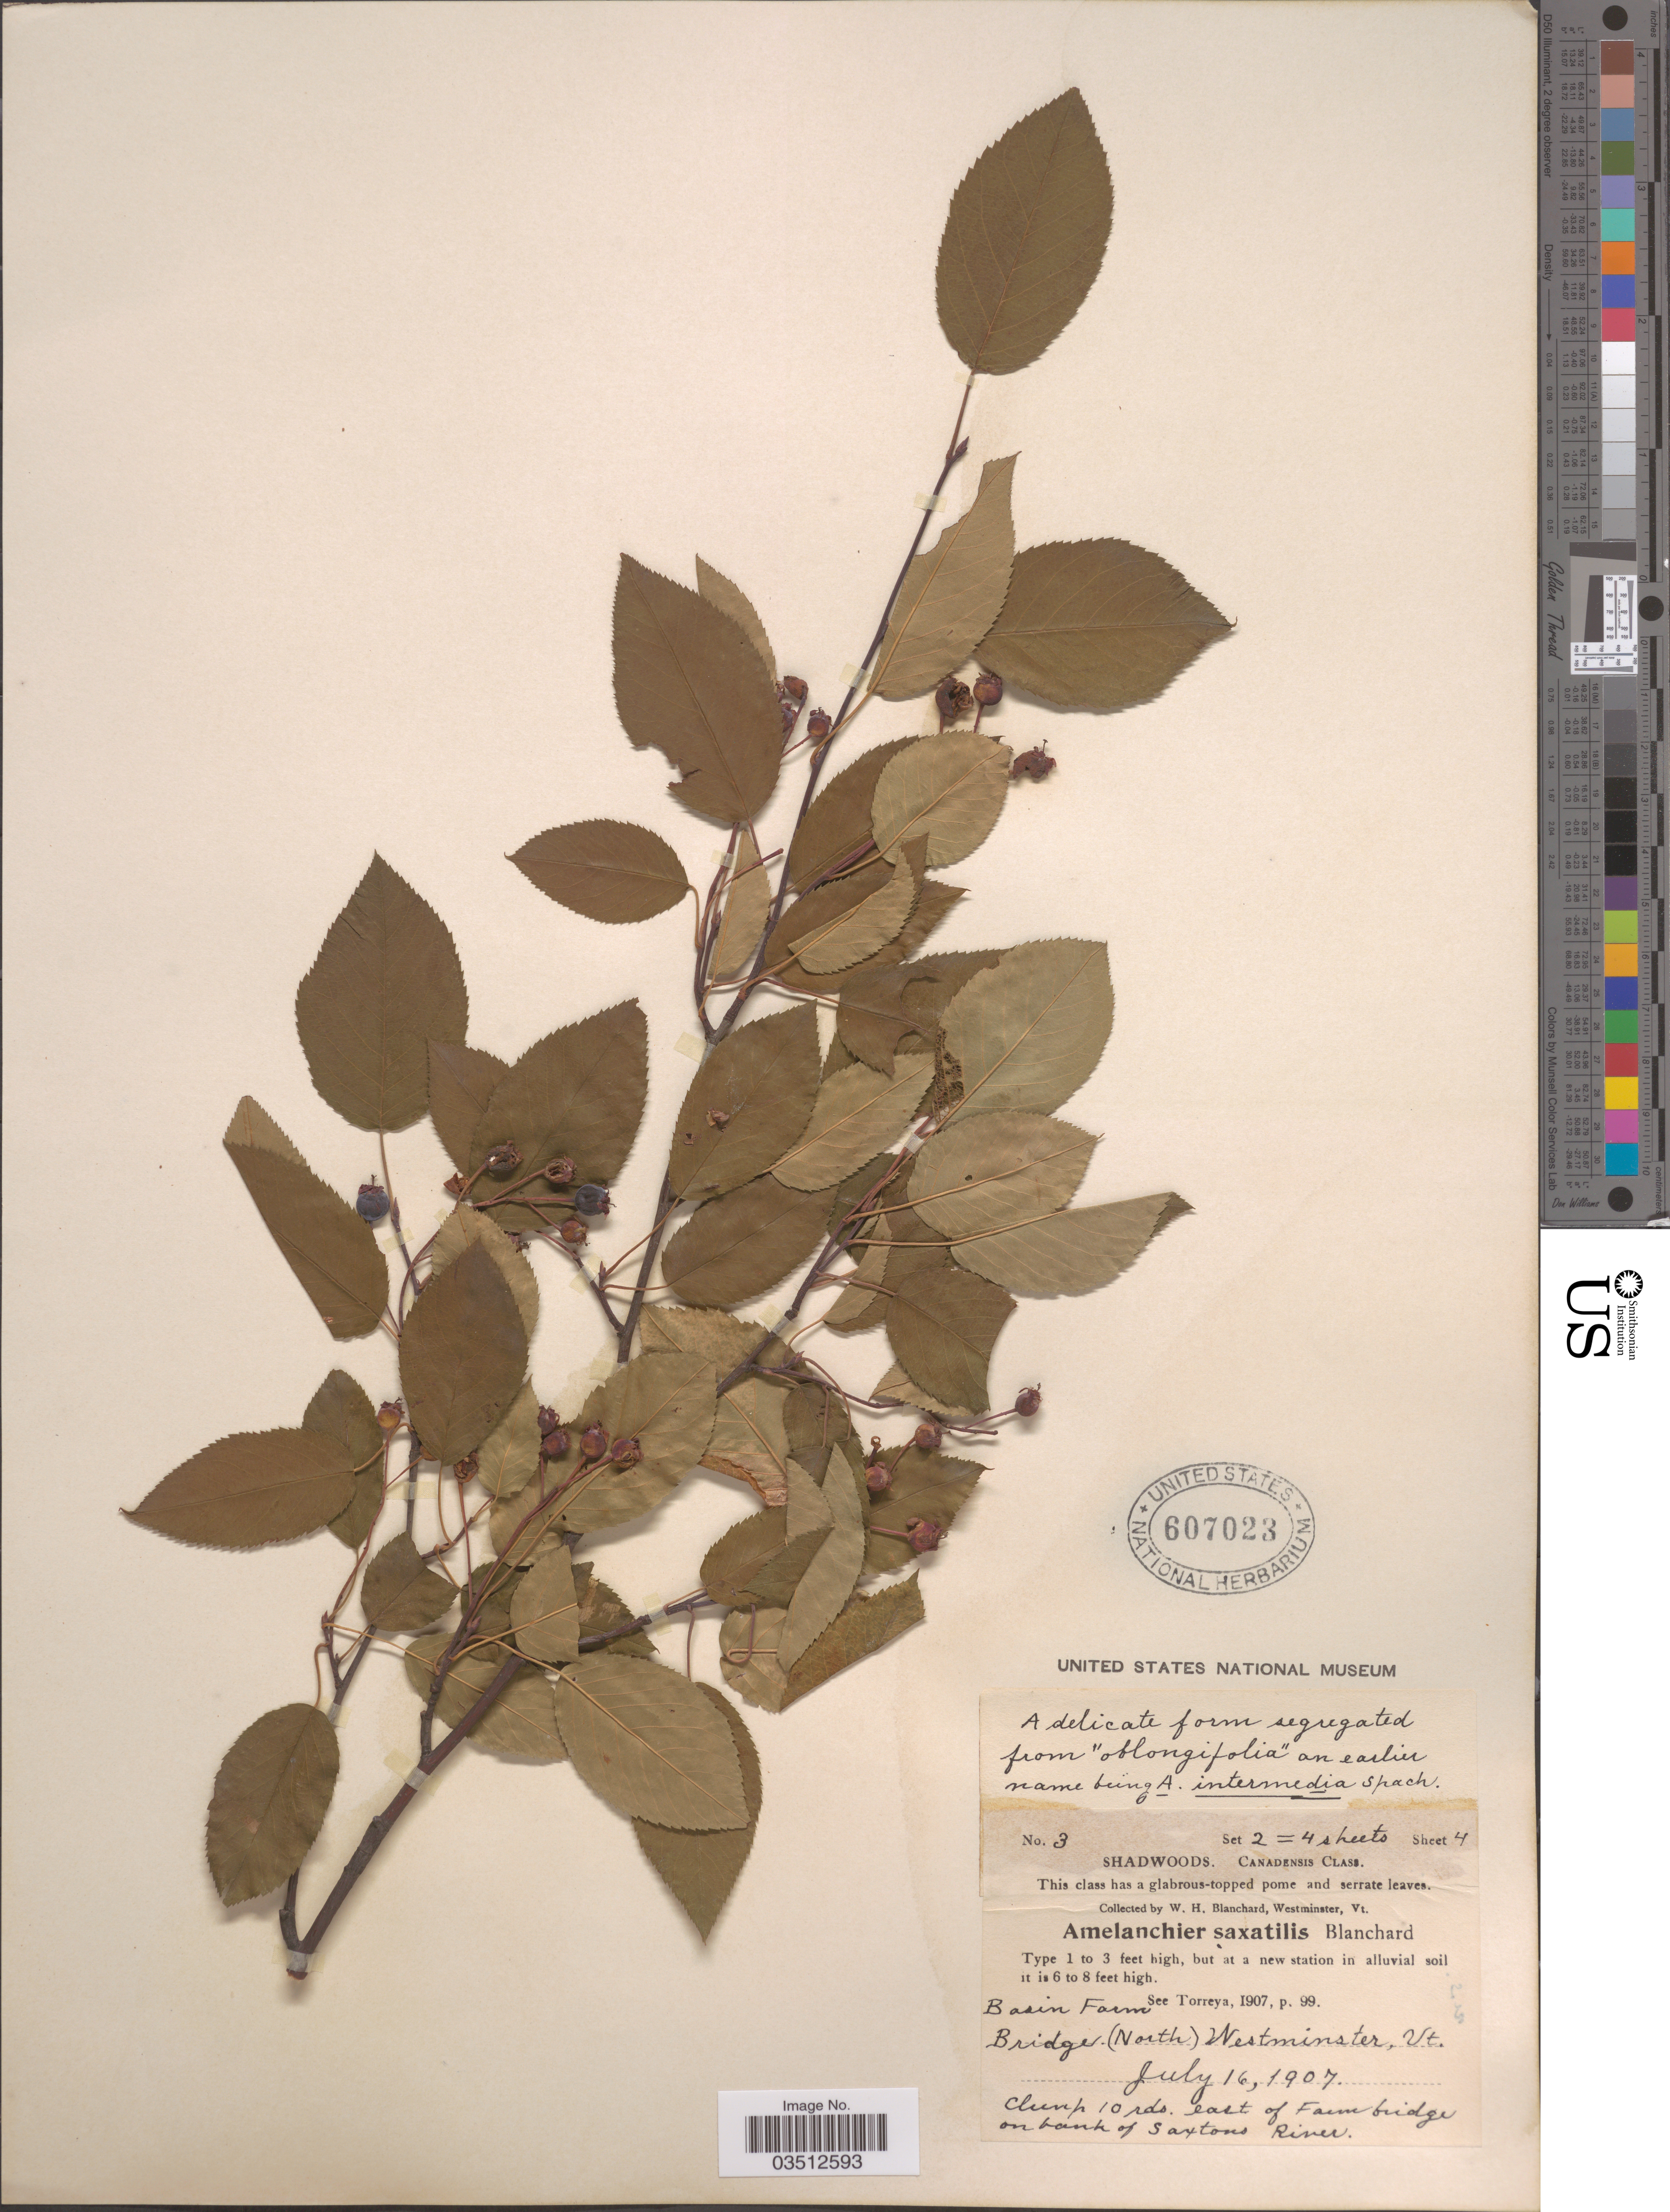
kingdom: Plantae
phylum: Tracheophyta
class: Magnoliopsida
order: Rosales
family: Rosaceae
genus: Amelanchier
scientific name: Amelanchier saxatilis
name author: Blanch.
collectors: W. H. Blanchard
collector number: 3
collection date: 1907-07-16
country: United States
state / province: Vermont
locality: Bridge (North) Westminster.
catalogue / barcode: US 607023